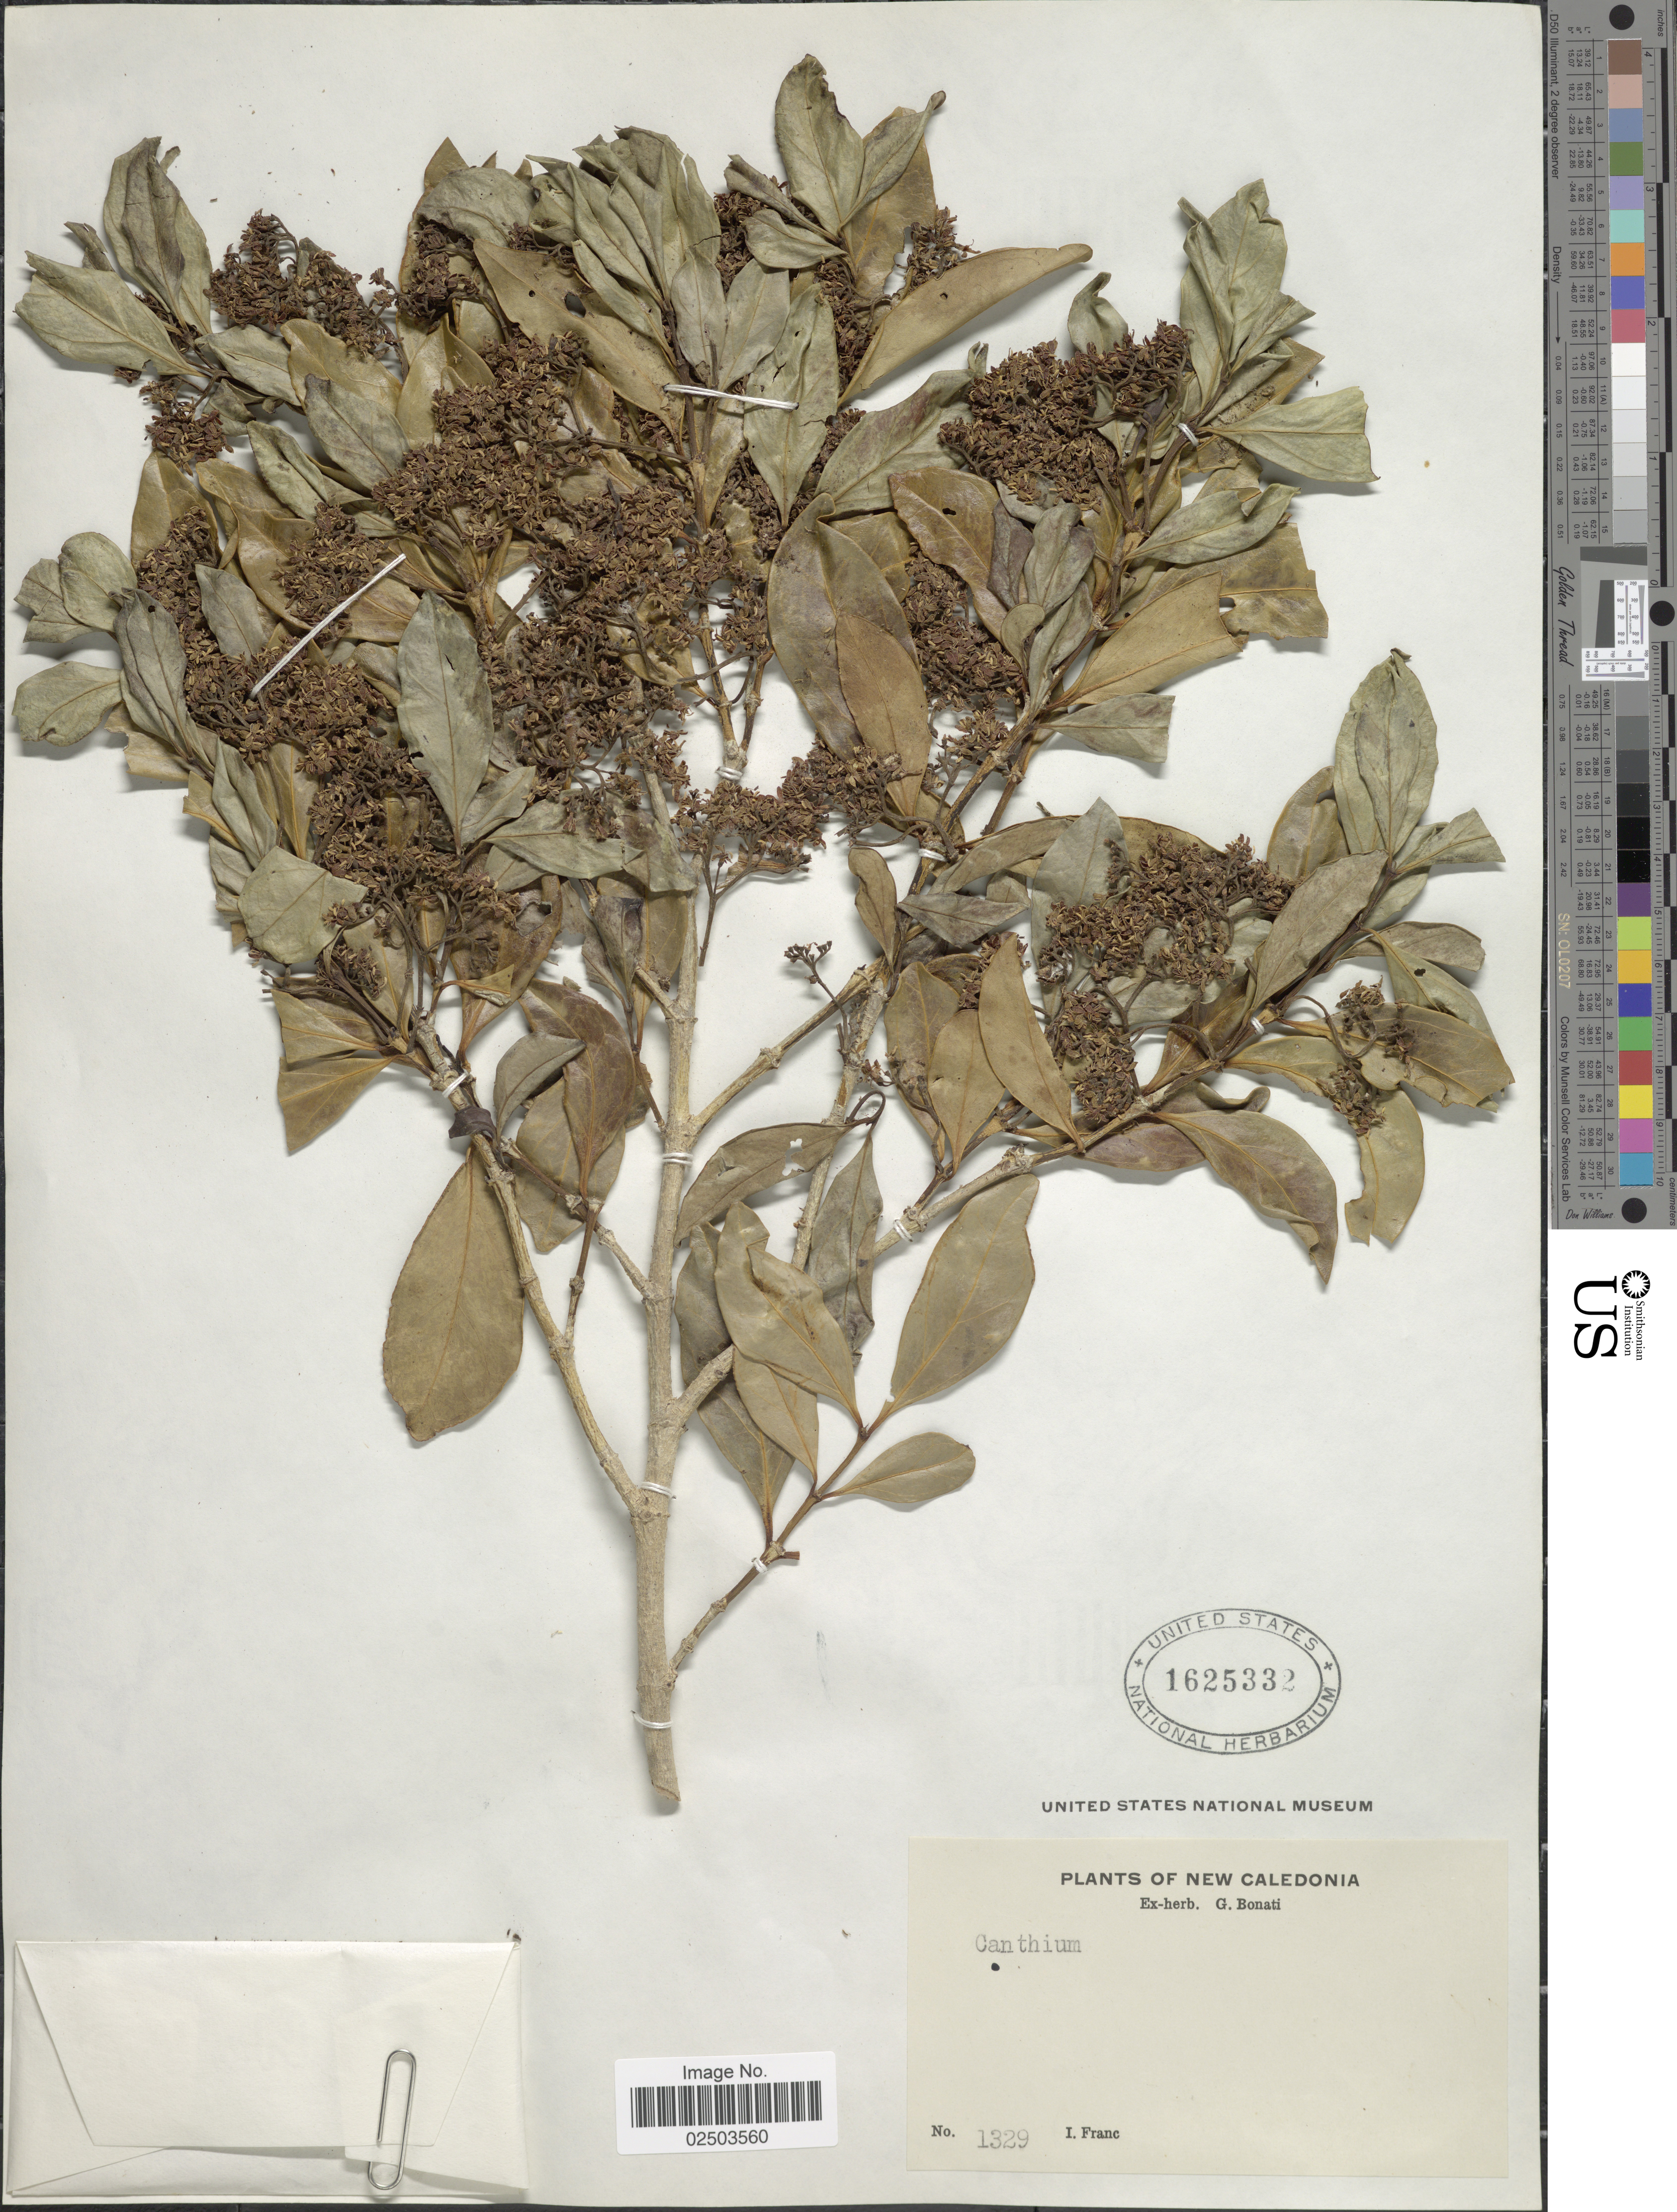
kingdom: Plantae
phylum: Tracheophyta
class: Magnoliopsida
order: Gentianales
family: Rubiaceae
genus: Psydrax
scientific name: Psydrax odorata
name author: (G. Forst.) A.C. Sm. & S.P. Darwin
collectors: I. Franc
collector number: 1329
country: New Caledonia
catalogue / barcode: US 1625332